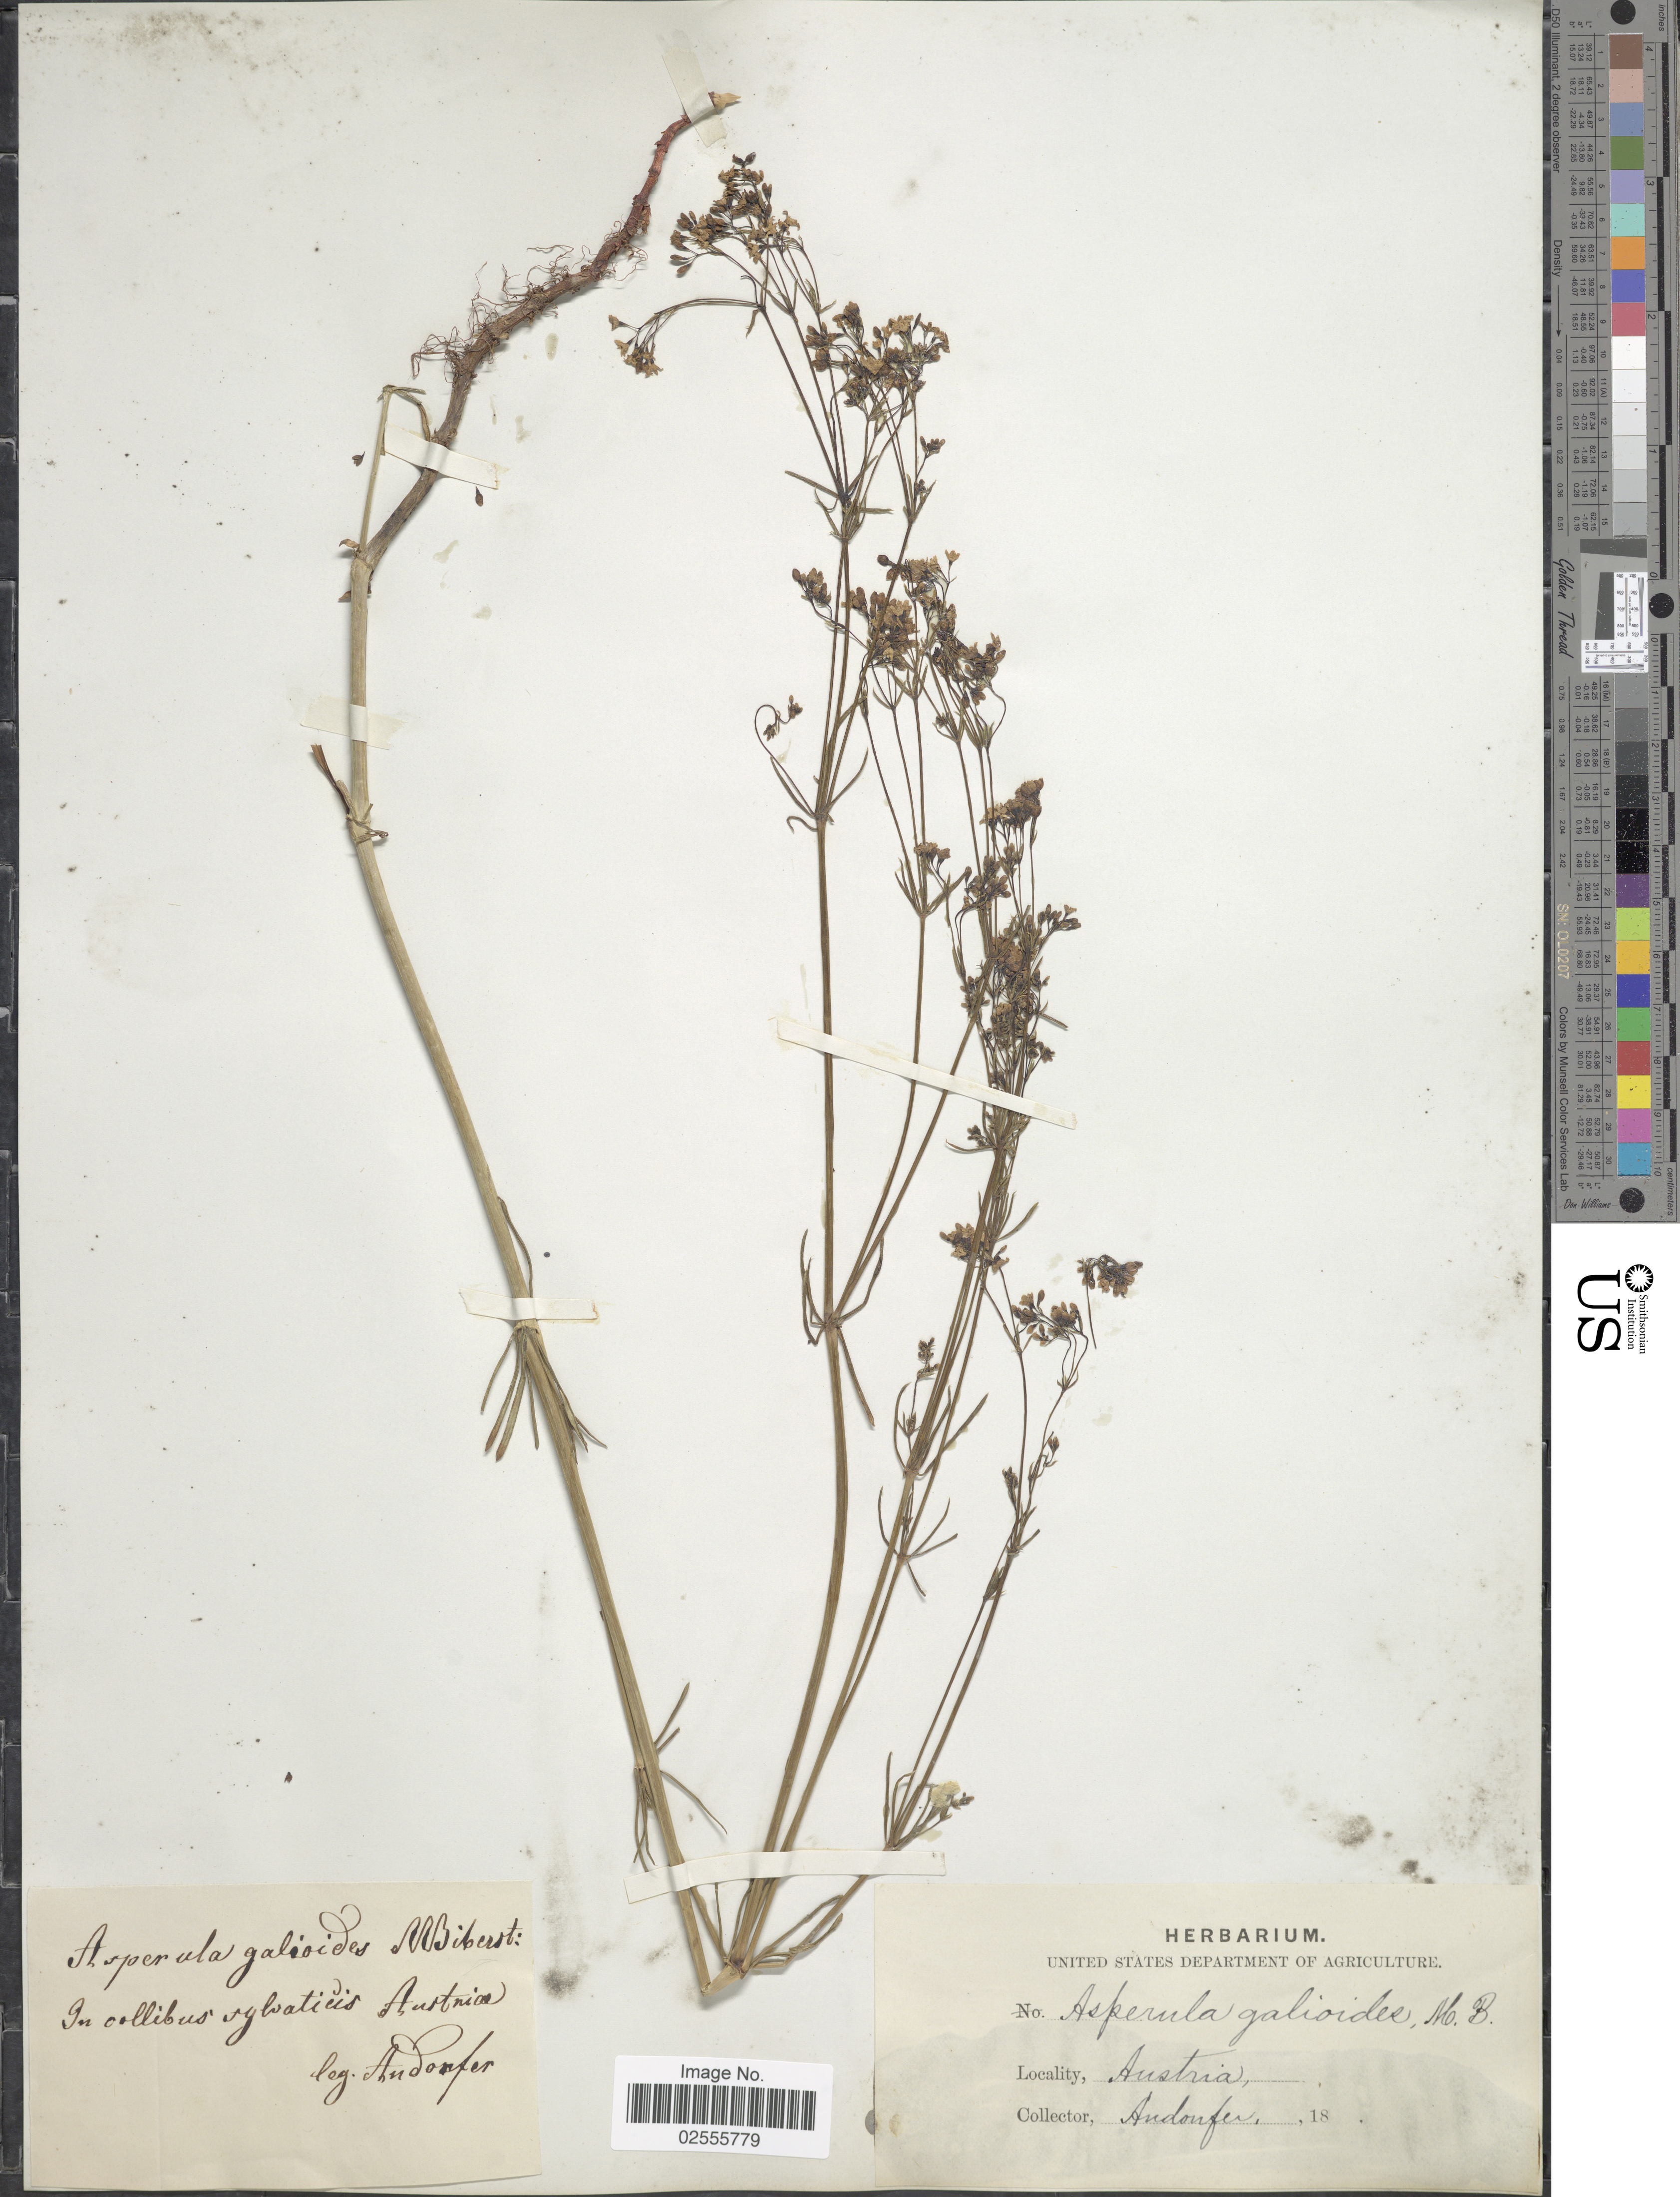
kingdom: Plantae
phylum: Tracheophyta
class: Magnoliopsida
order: Gentianales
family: Rubiaceae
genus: Asperula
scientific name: Asperula galioides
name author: M. Bieb.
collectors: -. Andorfer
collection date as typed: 18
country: Austria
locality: In collibus sylvaticis Austria [interpreted]